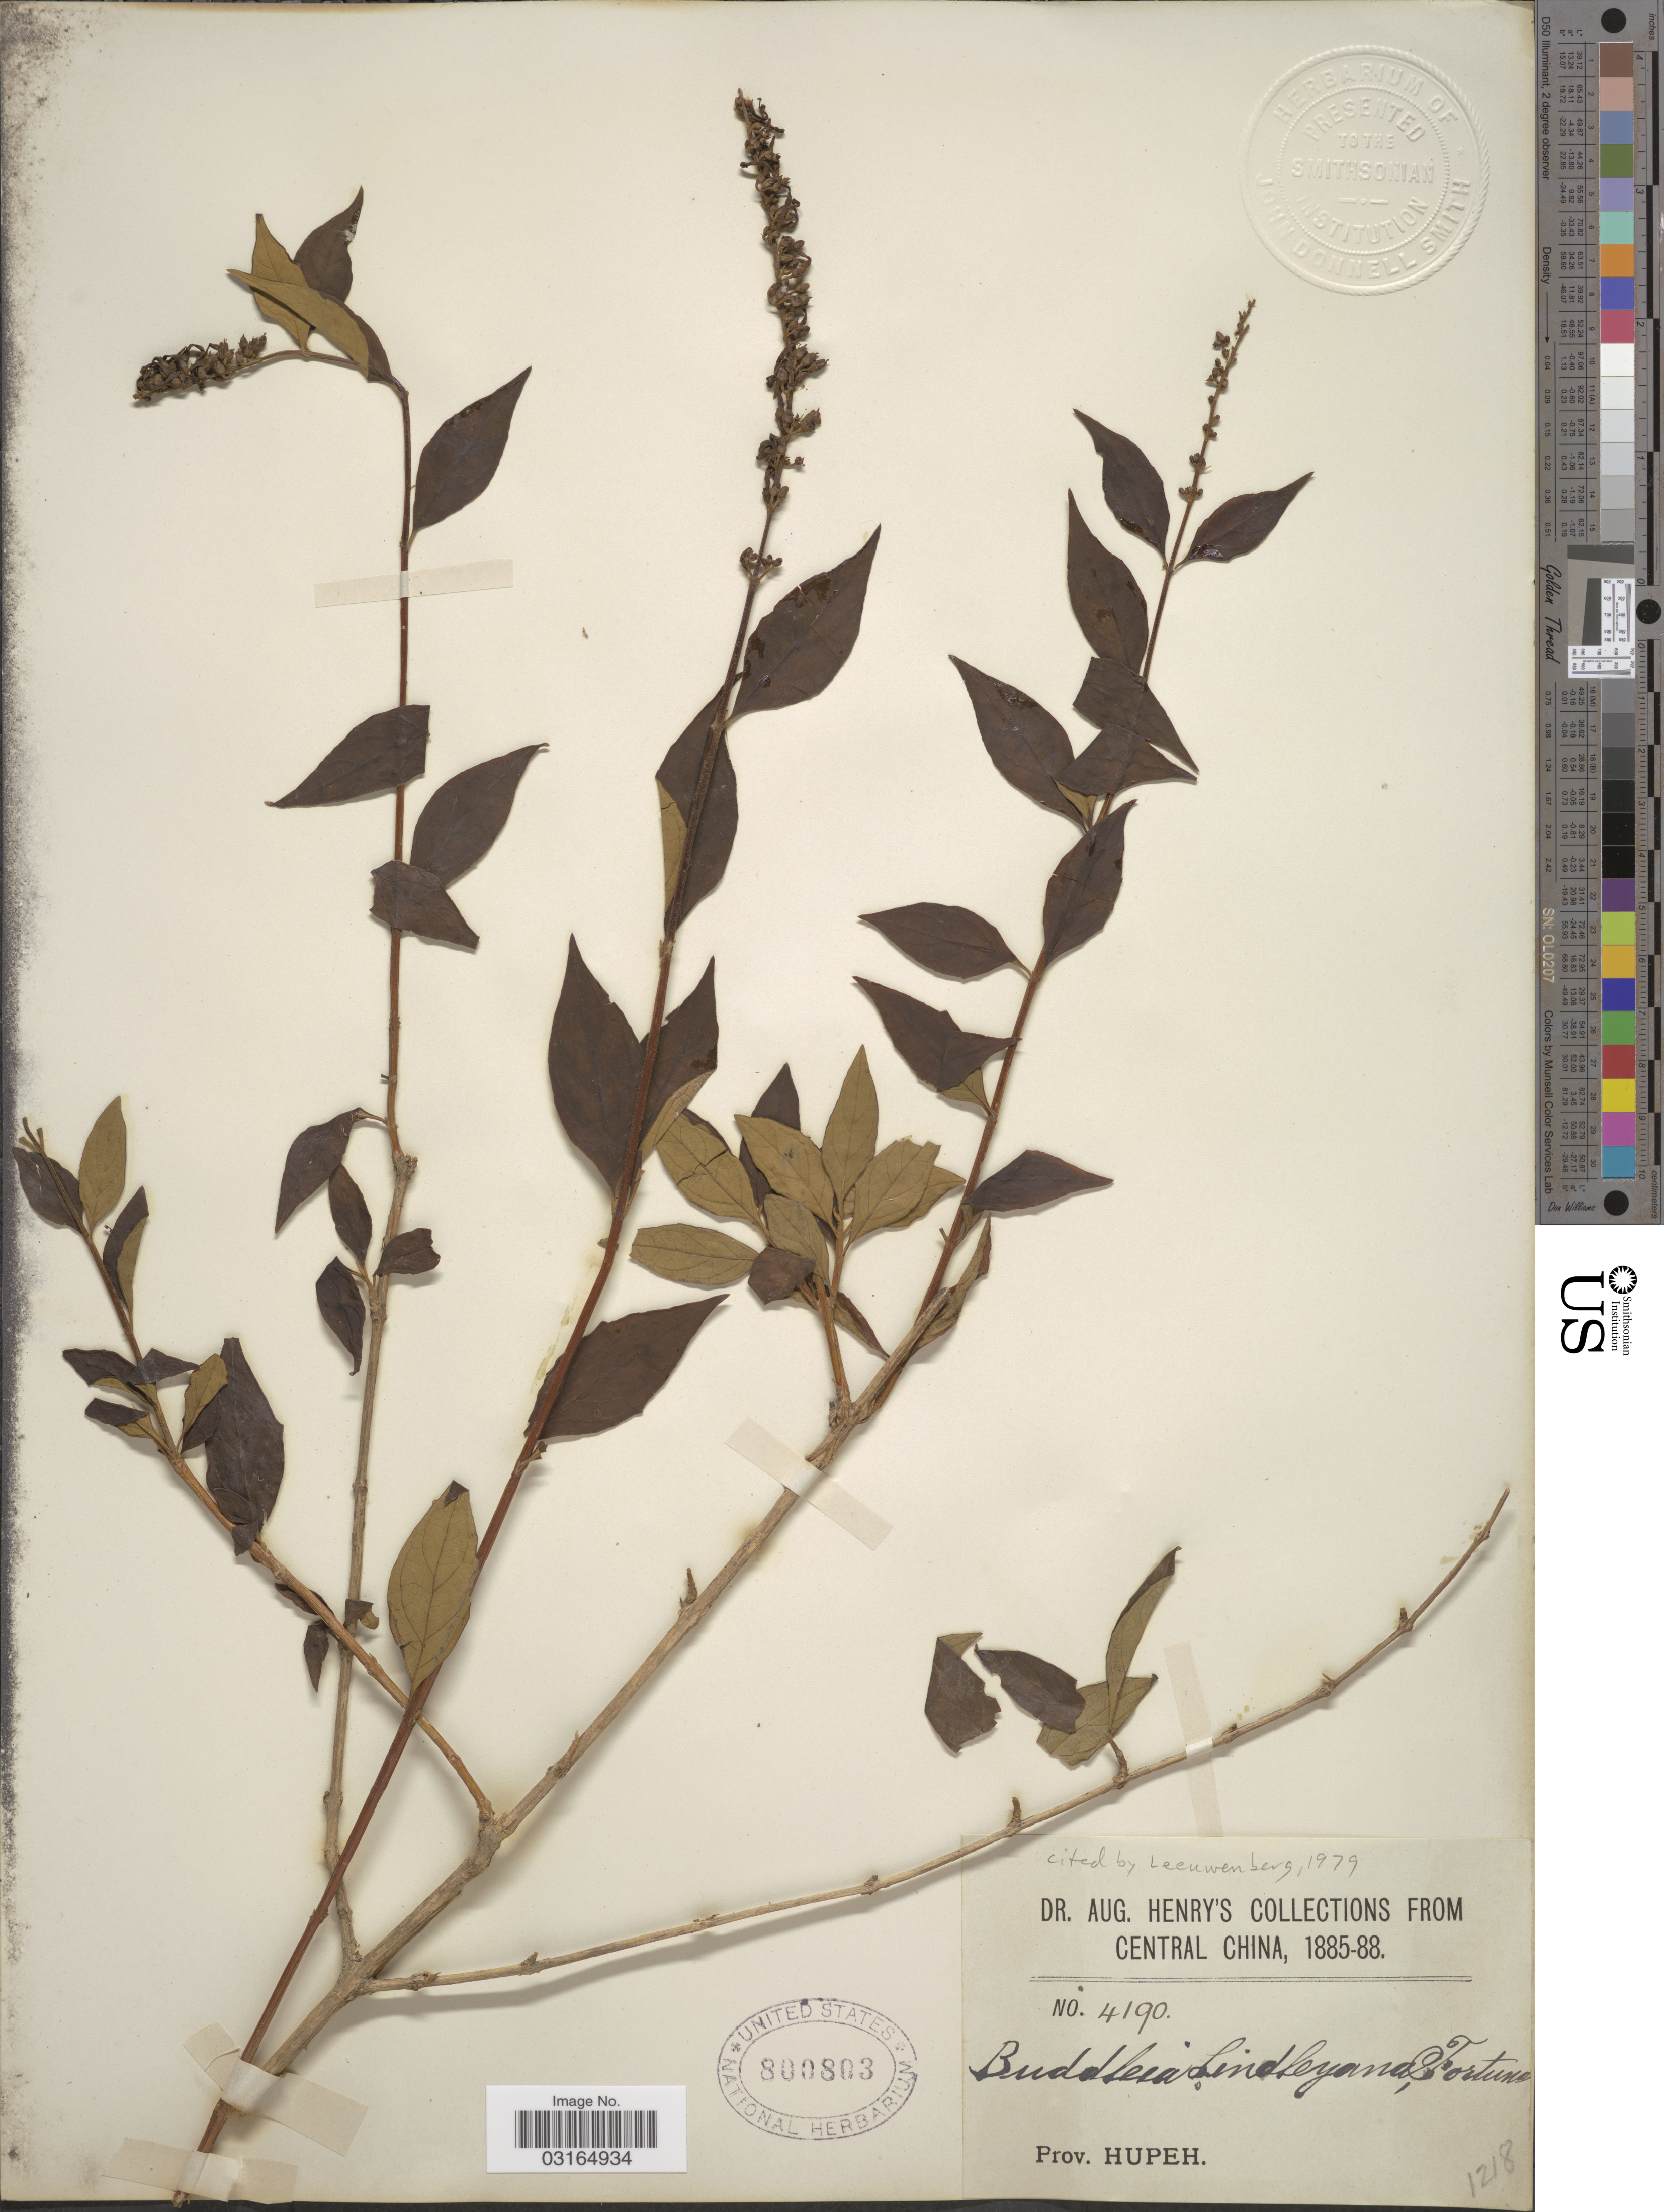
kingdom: Plantae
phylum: Tracheophyta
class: Magnoliopsida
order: Lamiales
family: Scrophulariaceae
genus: Buddleja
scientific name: Buddleja lindleyana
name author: Fortune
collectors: A. Henry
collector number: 4190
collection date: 1885/1888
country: China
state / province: Hubei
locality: Central China. Prov. Hupeh.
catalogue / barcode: US 800803